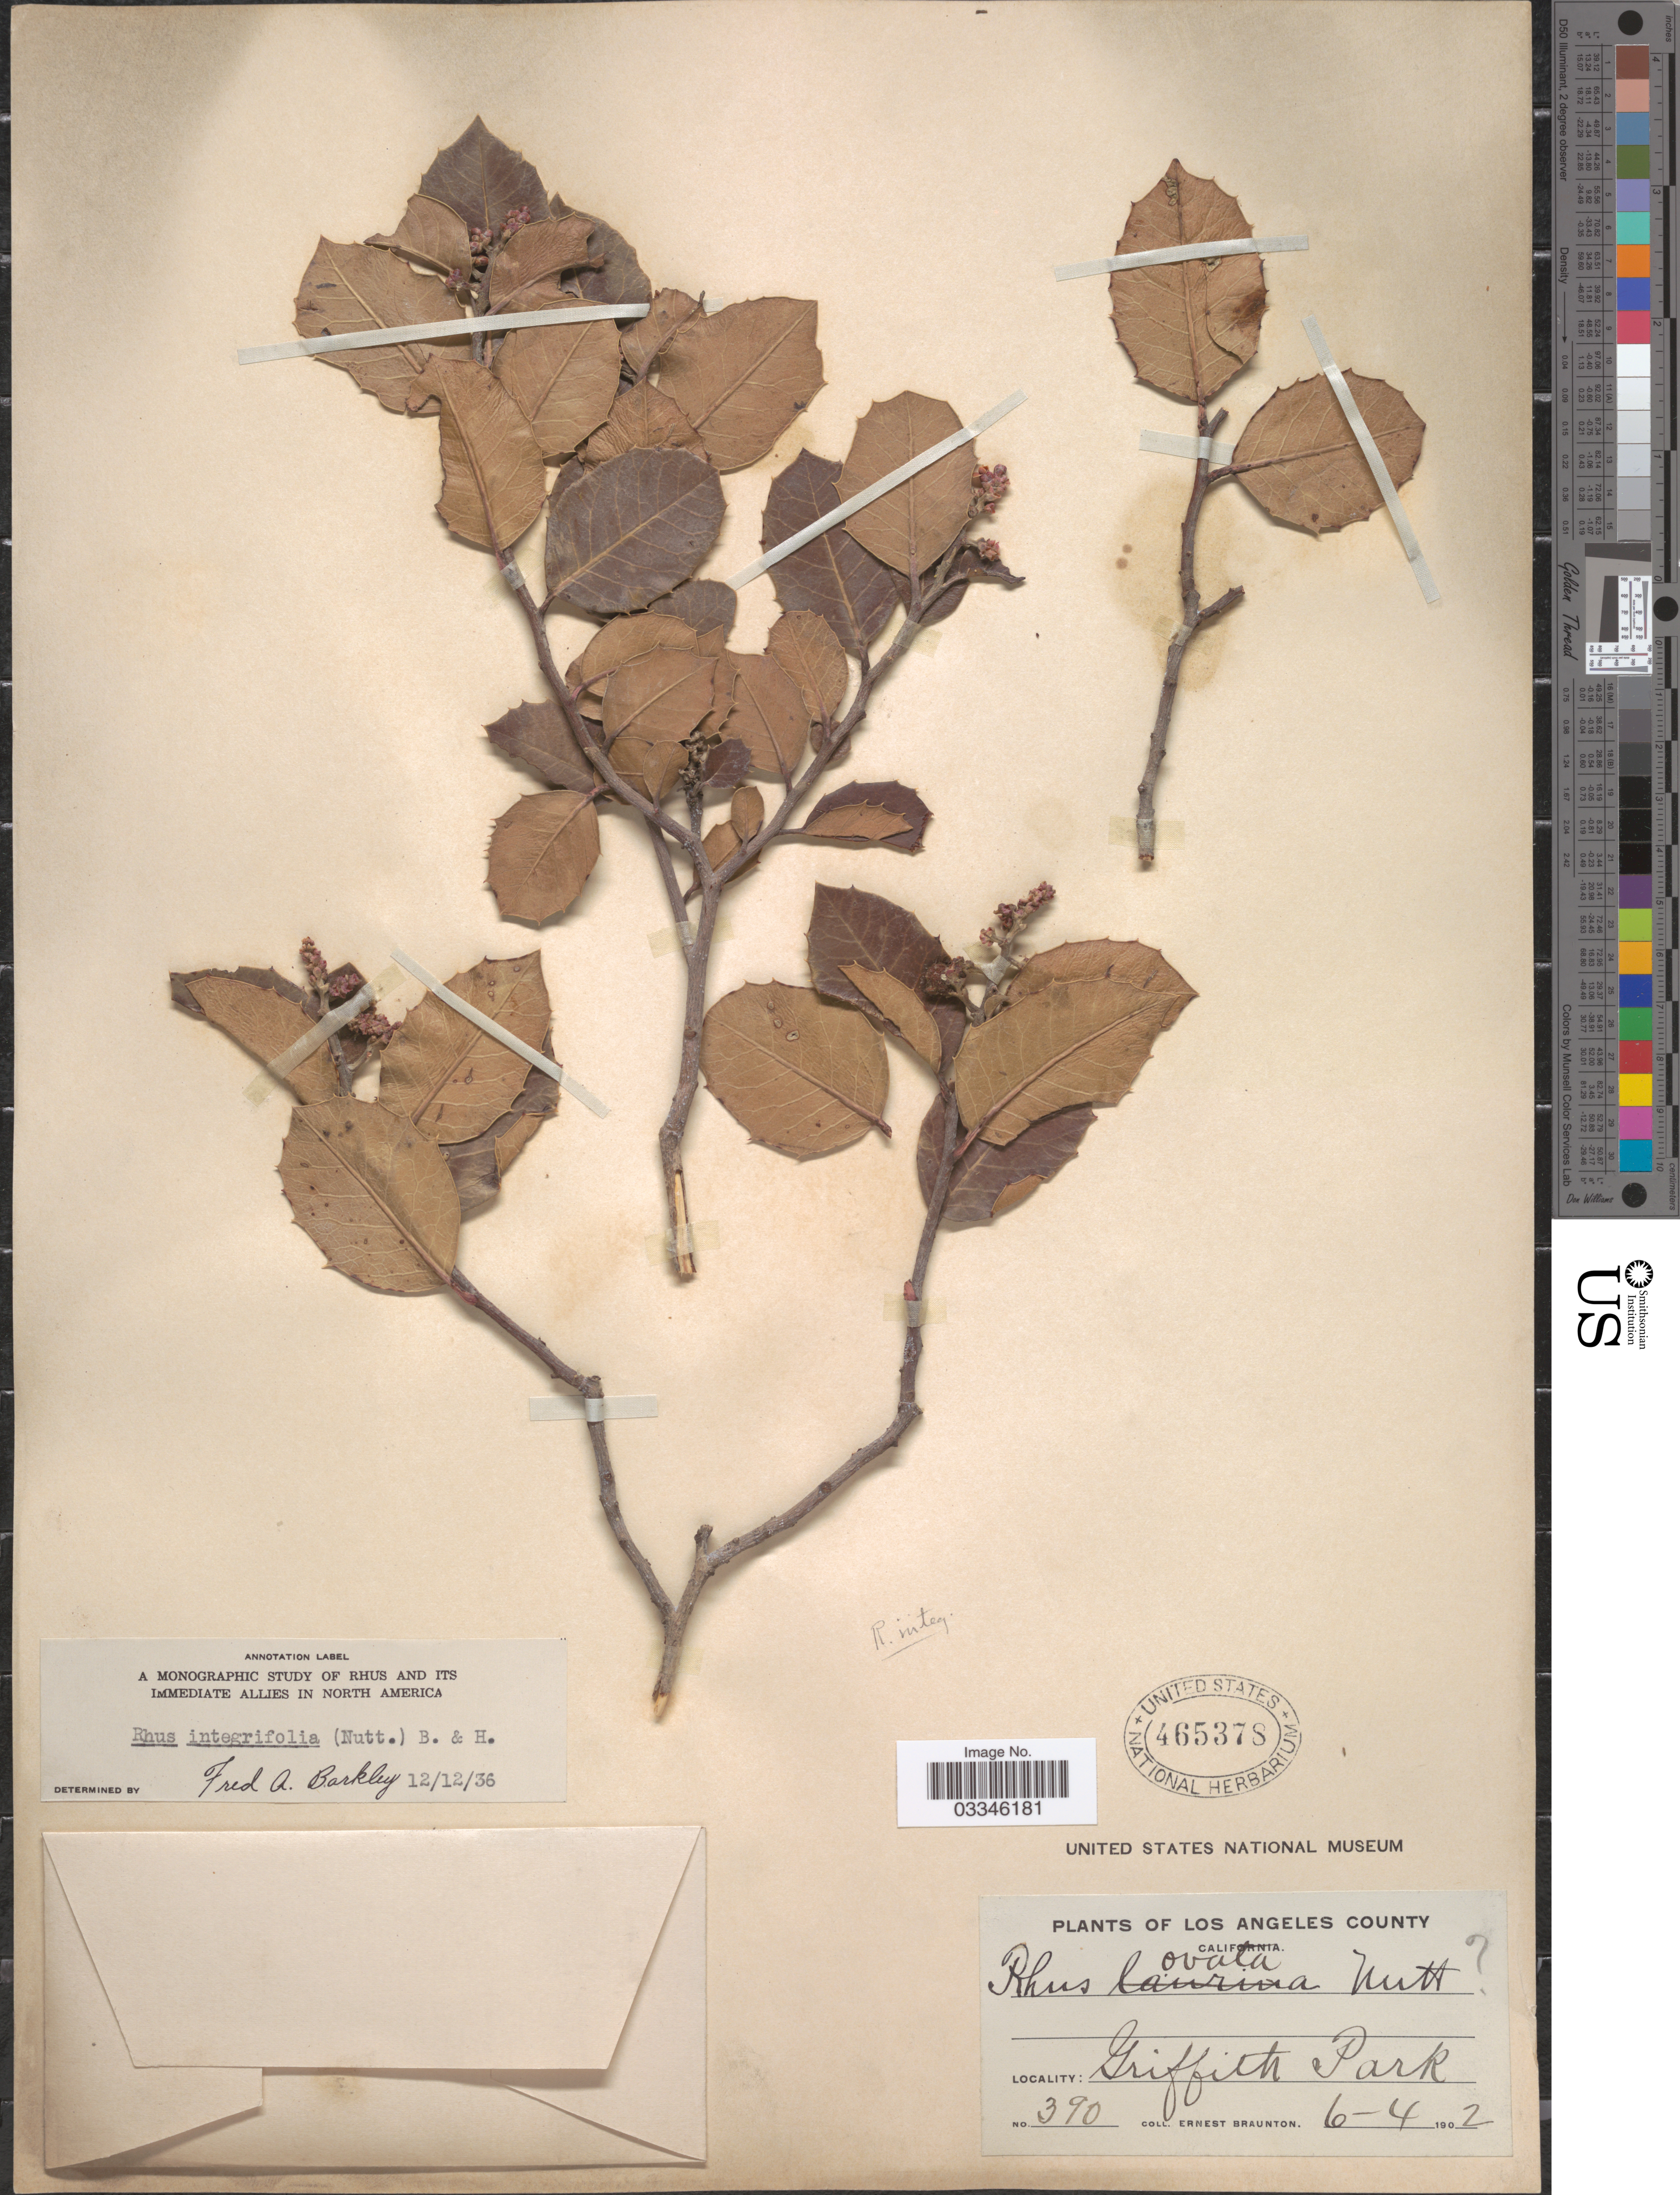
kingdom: Plantae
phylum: Tracheophyta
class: Magnoliopsida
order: Sapindales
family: Anacardiaceae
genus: Rhus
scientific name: Rhus integrifolia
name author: (Nutt.) Benth. & Hook. f. ex W.H. Brewer & S. Watson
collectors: E. Braunton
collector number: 390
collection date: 1902-06-04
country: United States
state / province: California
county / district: Los Angeles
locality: Los Angeles County. Griffith Park.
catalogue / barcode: US 465378